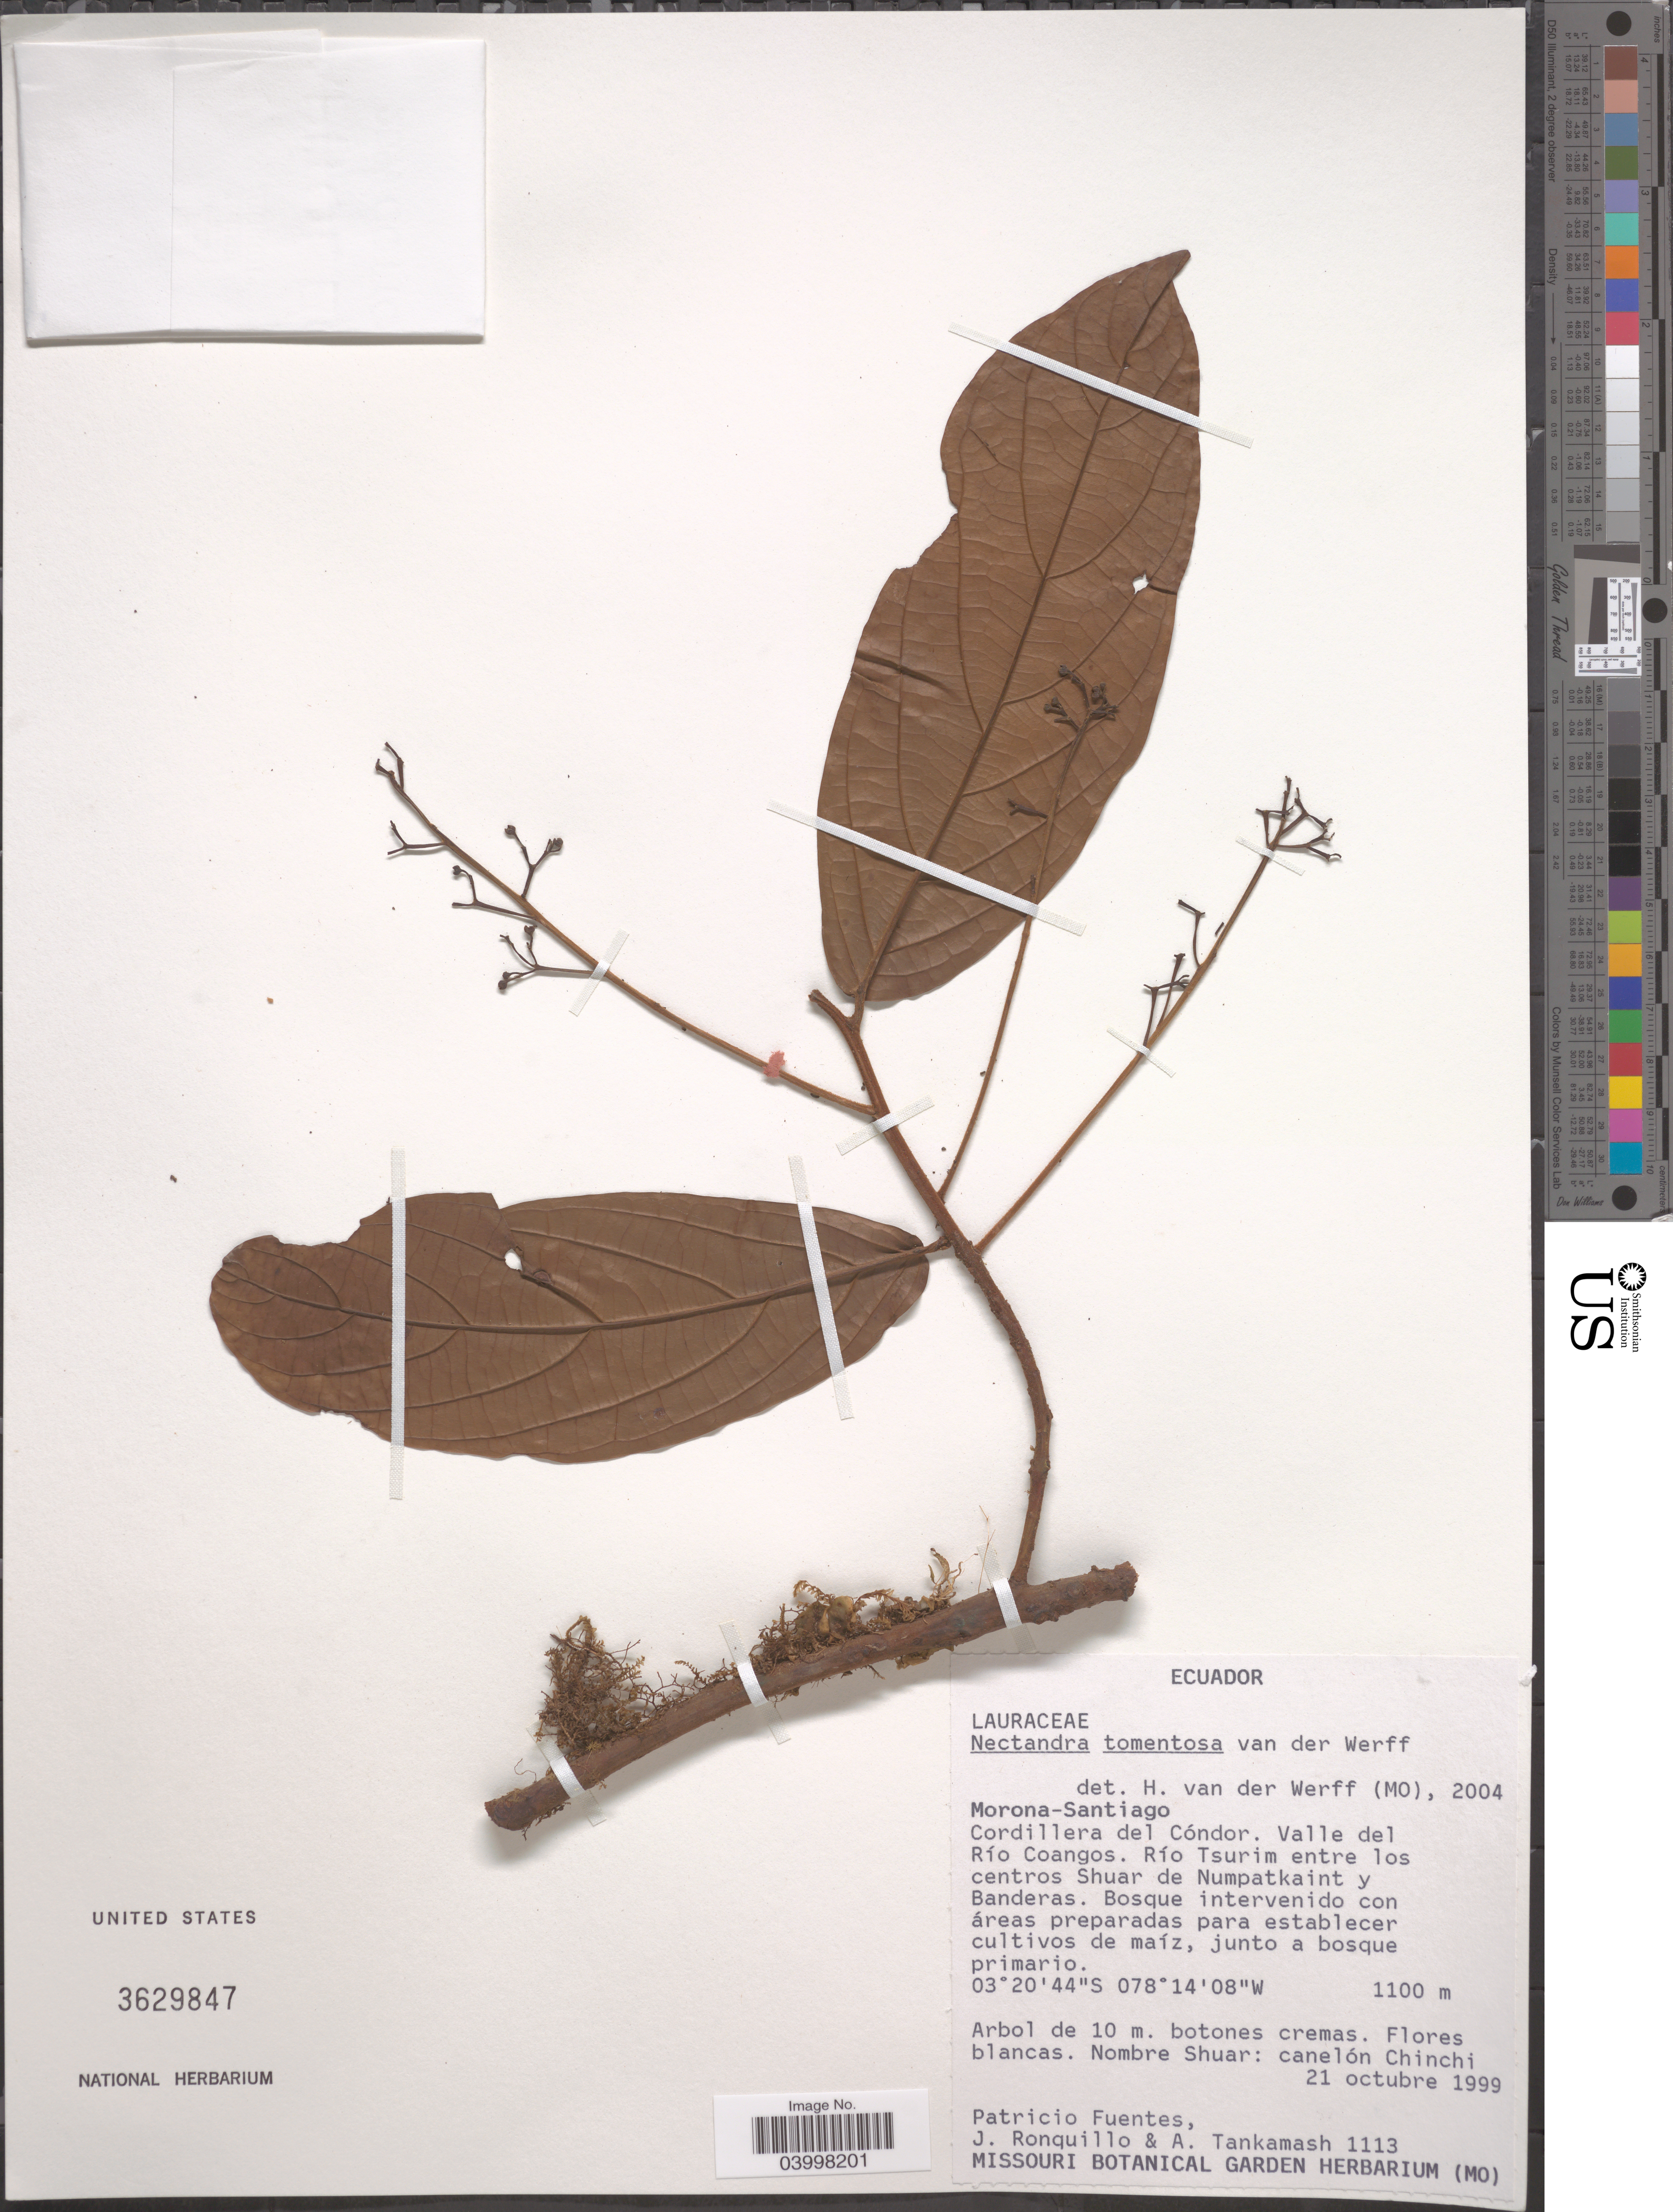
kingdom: Plantae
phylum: Tracheophyta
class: Magnoliopsida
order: Laurales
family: Lauraceae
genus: Nectandra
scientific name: Nectandra tomentosa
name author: van der Werff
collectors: P. Fuentes, J. Ronquillo & A. Tankamash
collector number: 1113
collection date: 1999-10-21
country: Ecuador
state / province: Morona-Santiago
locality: Cordillera del Cóndor. Valle del Río Coangos. Río Tsurim entre los centros Shuar de Numpatkaint y Banderas.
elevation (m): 1100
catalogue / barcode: US 3629847